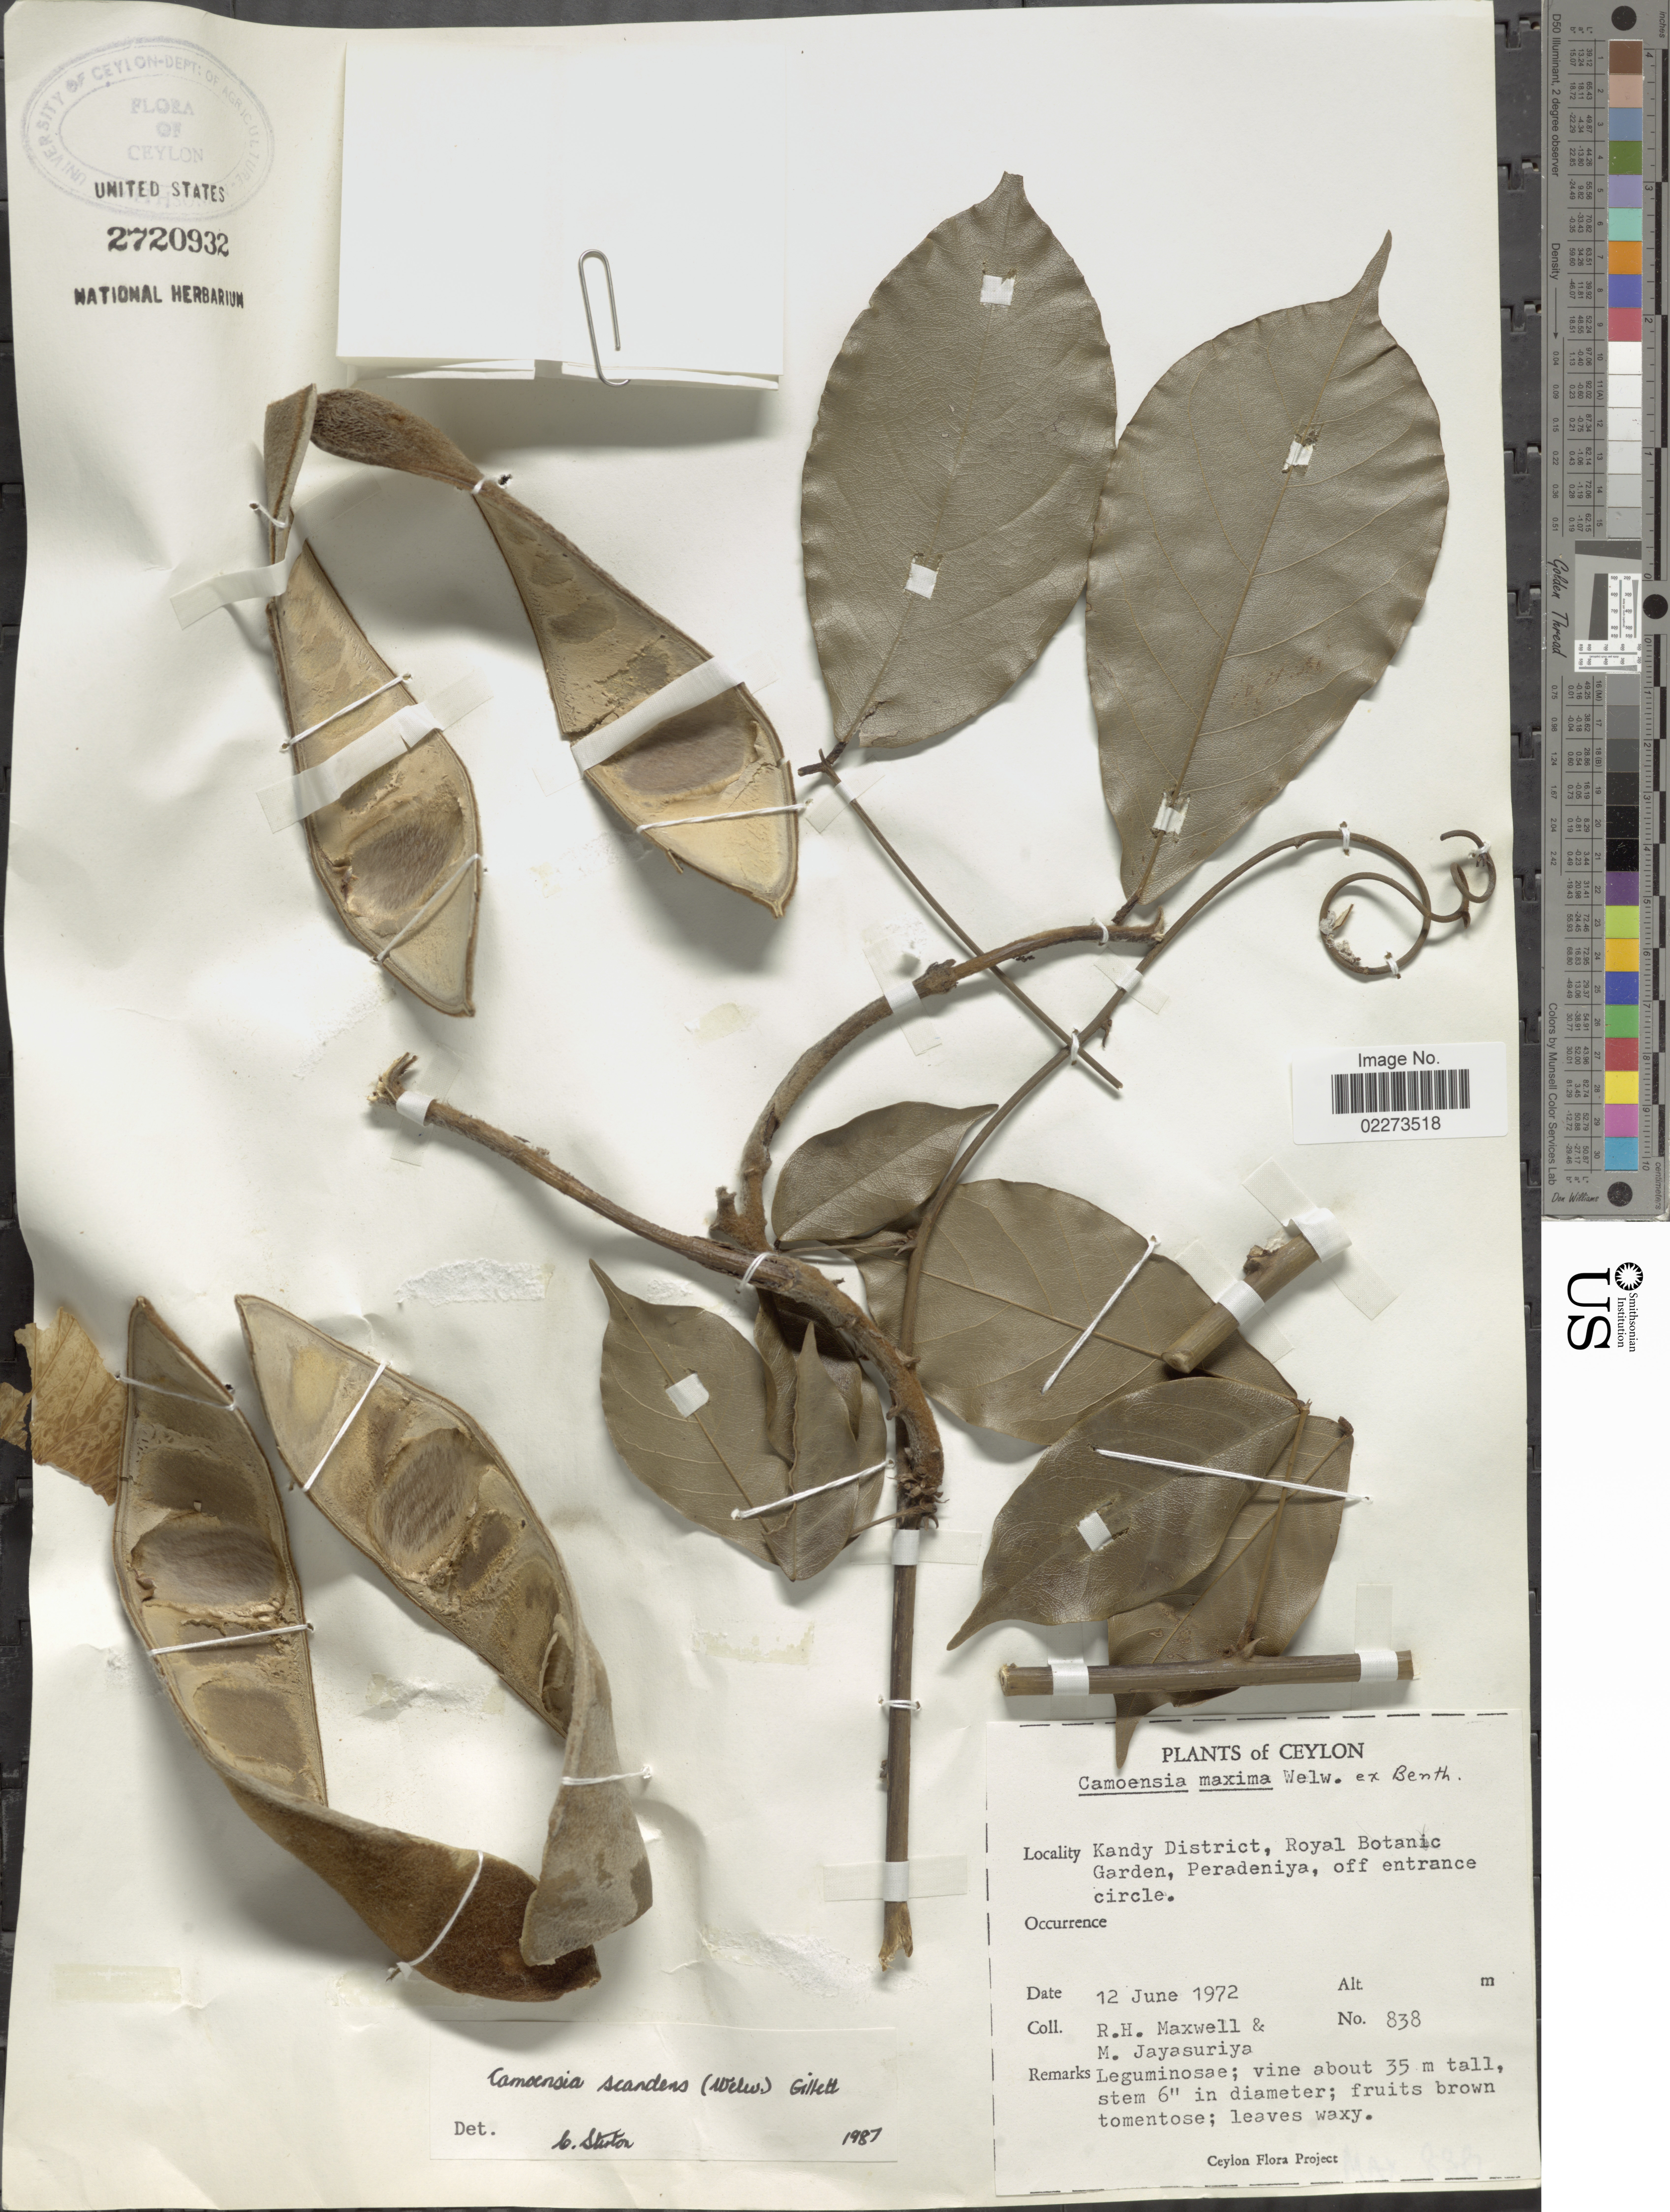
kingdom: Plantae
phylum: Tracheophyta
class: Magnoliopsida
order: Fabales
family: Fabaceae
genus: Camoensia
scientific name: Camoensia scandens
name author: (Welw.) J.B. Gillett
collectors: R. Maxwell & M. Jayasuria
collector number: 838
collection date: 1972-06-12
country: Sri Lanka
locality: Kandy District, Royal Botanic Garden, Peradeniya, off entrance circle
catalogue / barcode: US 2720932